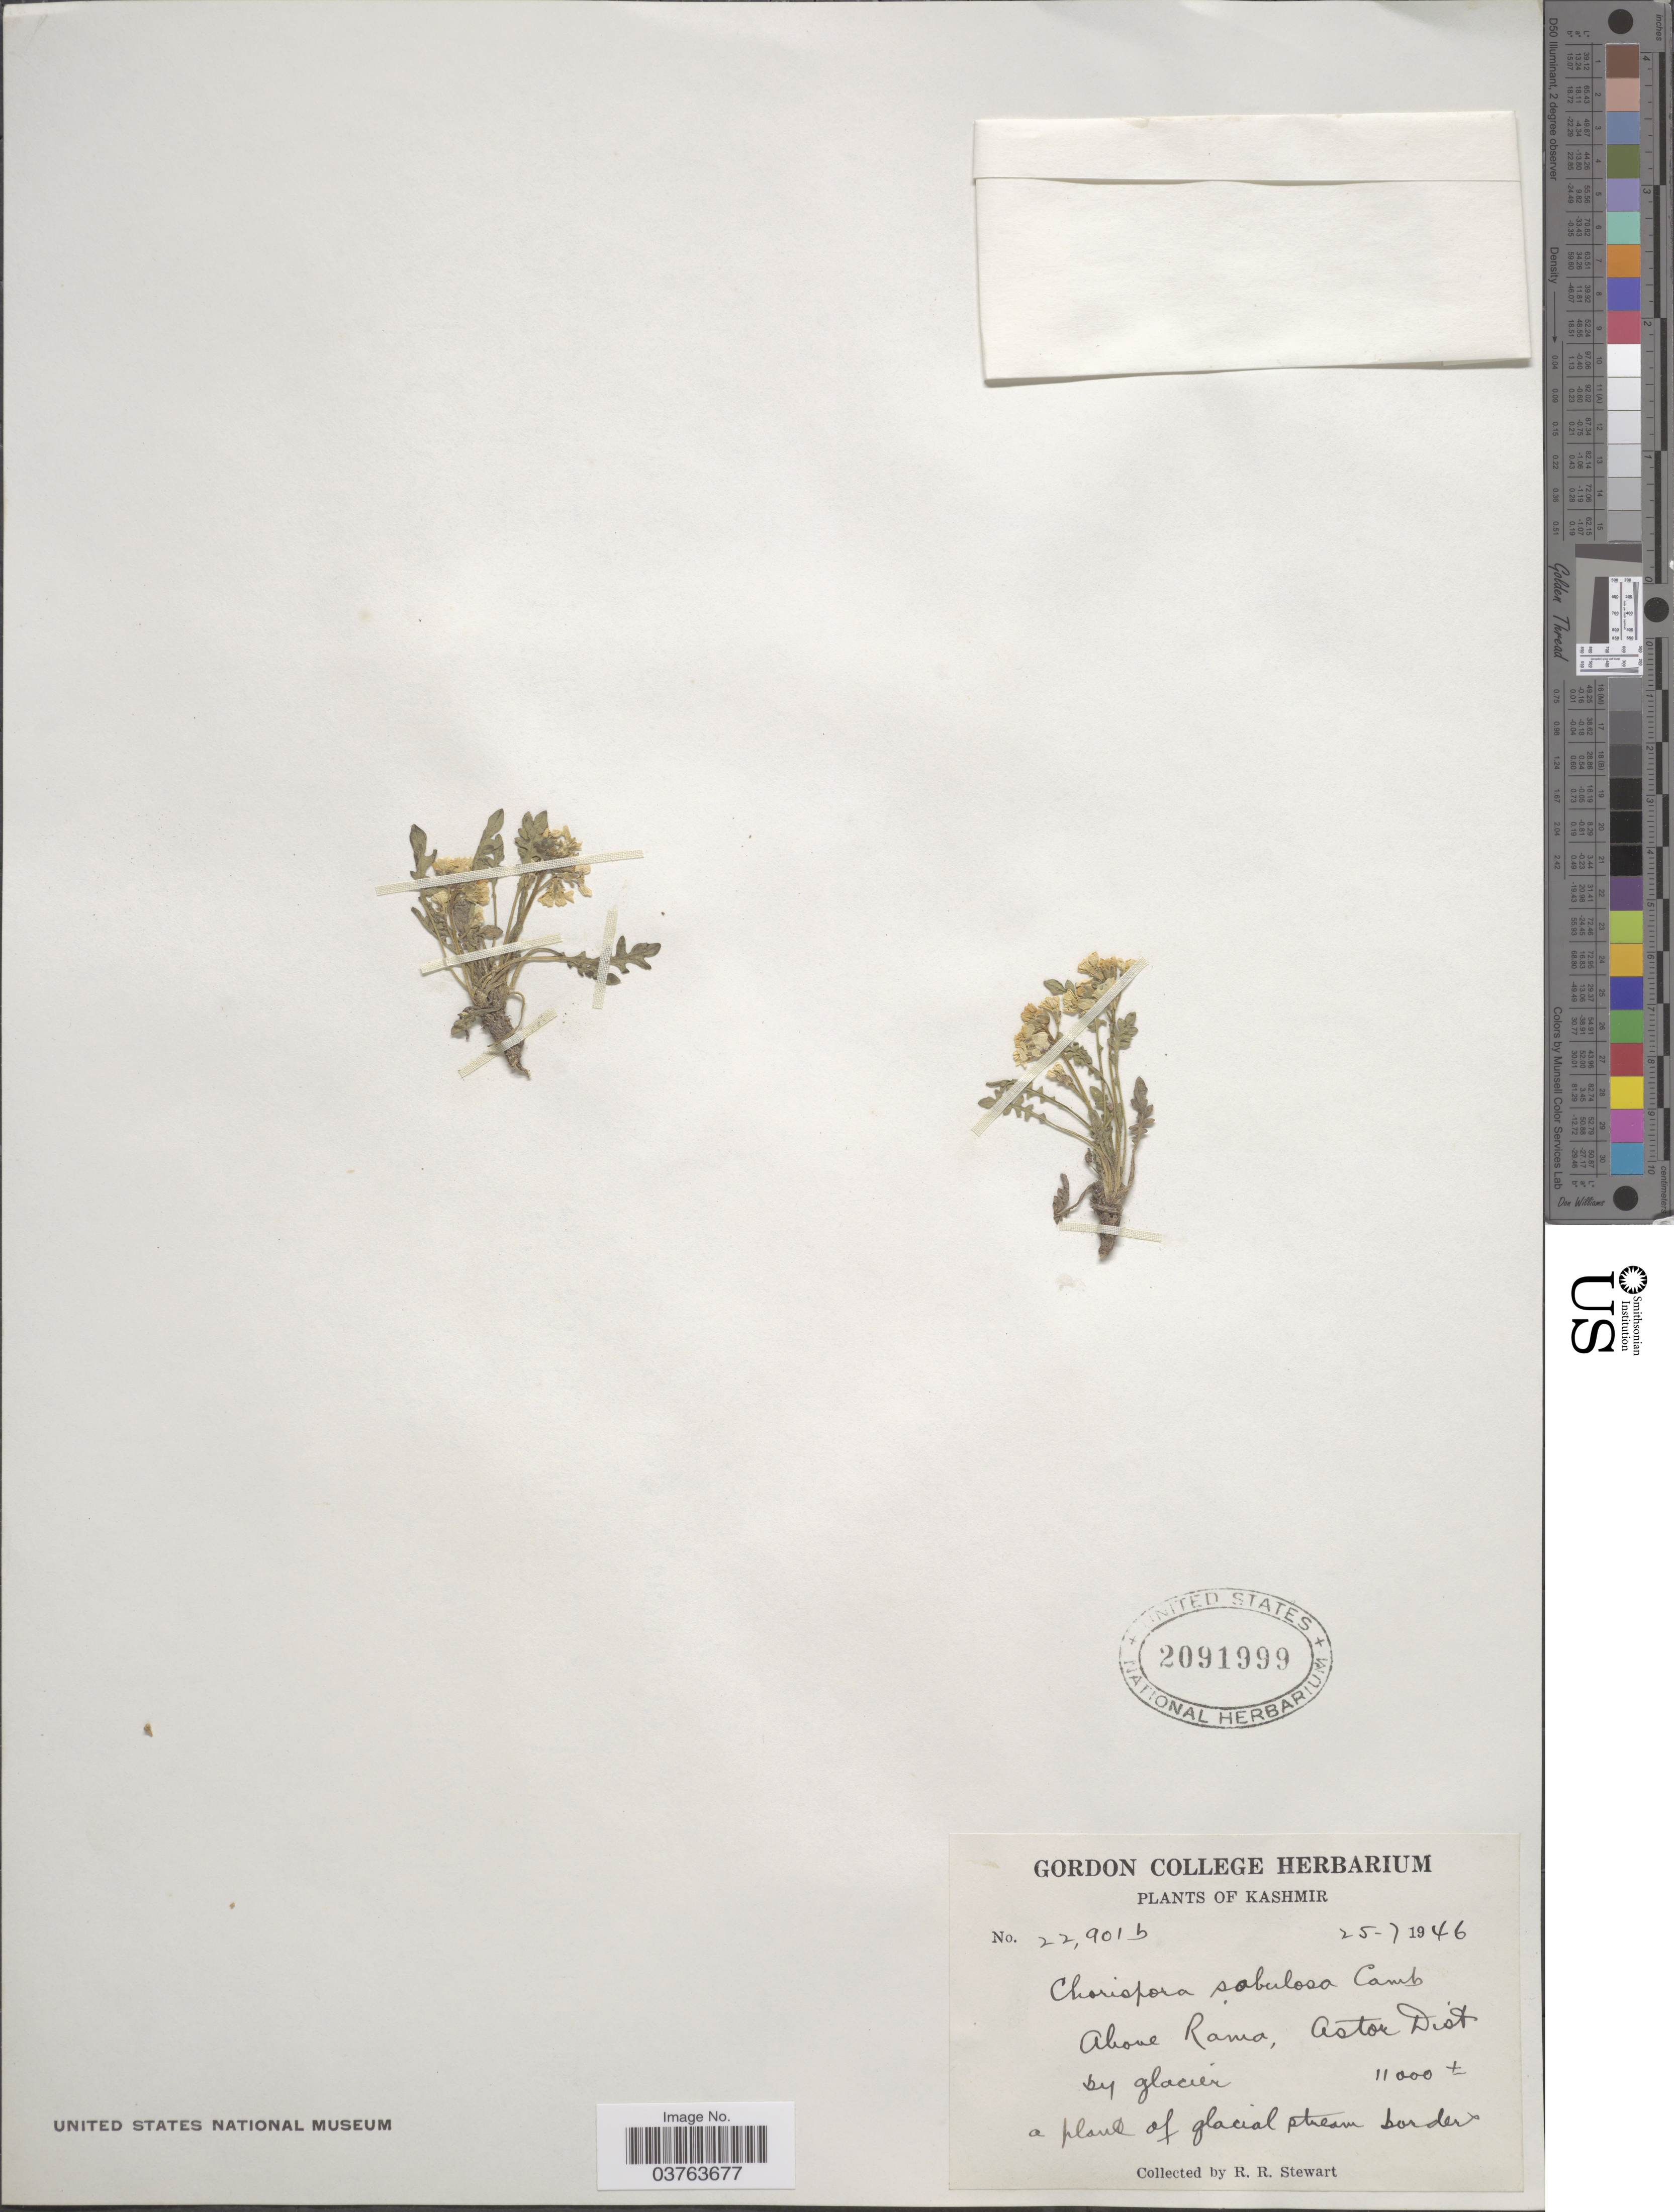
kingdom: Plantae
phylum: Tracheophyta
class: Magnoliopsida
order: Brassicales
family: Brassicaceae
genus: Chorispora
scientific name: Chorispora sabulosa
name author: Cambess.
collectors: R. Stewart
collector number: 22901b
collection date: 1946-07-25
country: India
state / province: Jammu and Kashmir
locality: Kashmir. Above Rama, Astor Dist.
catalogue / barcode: US 2091999